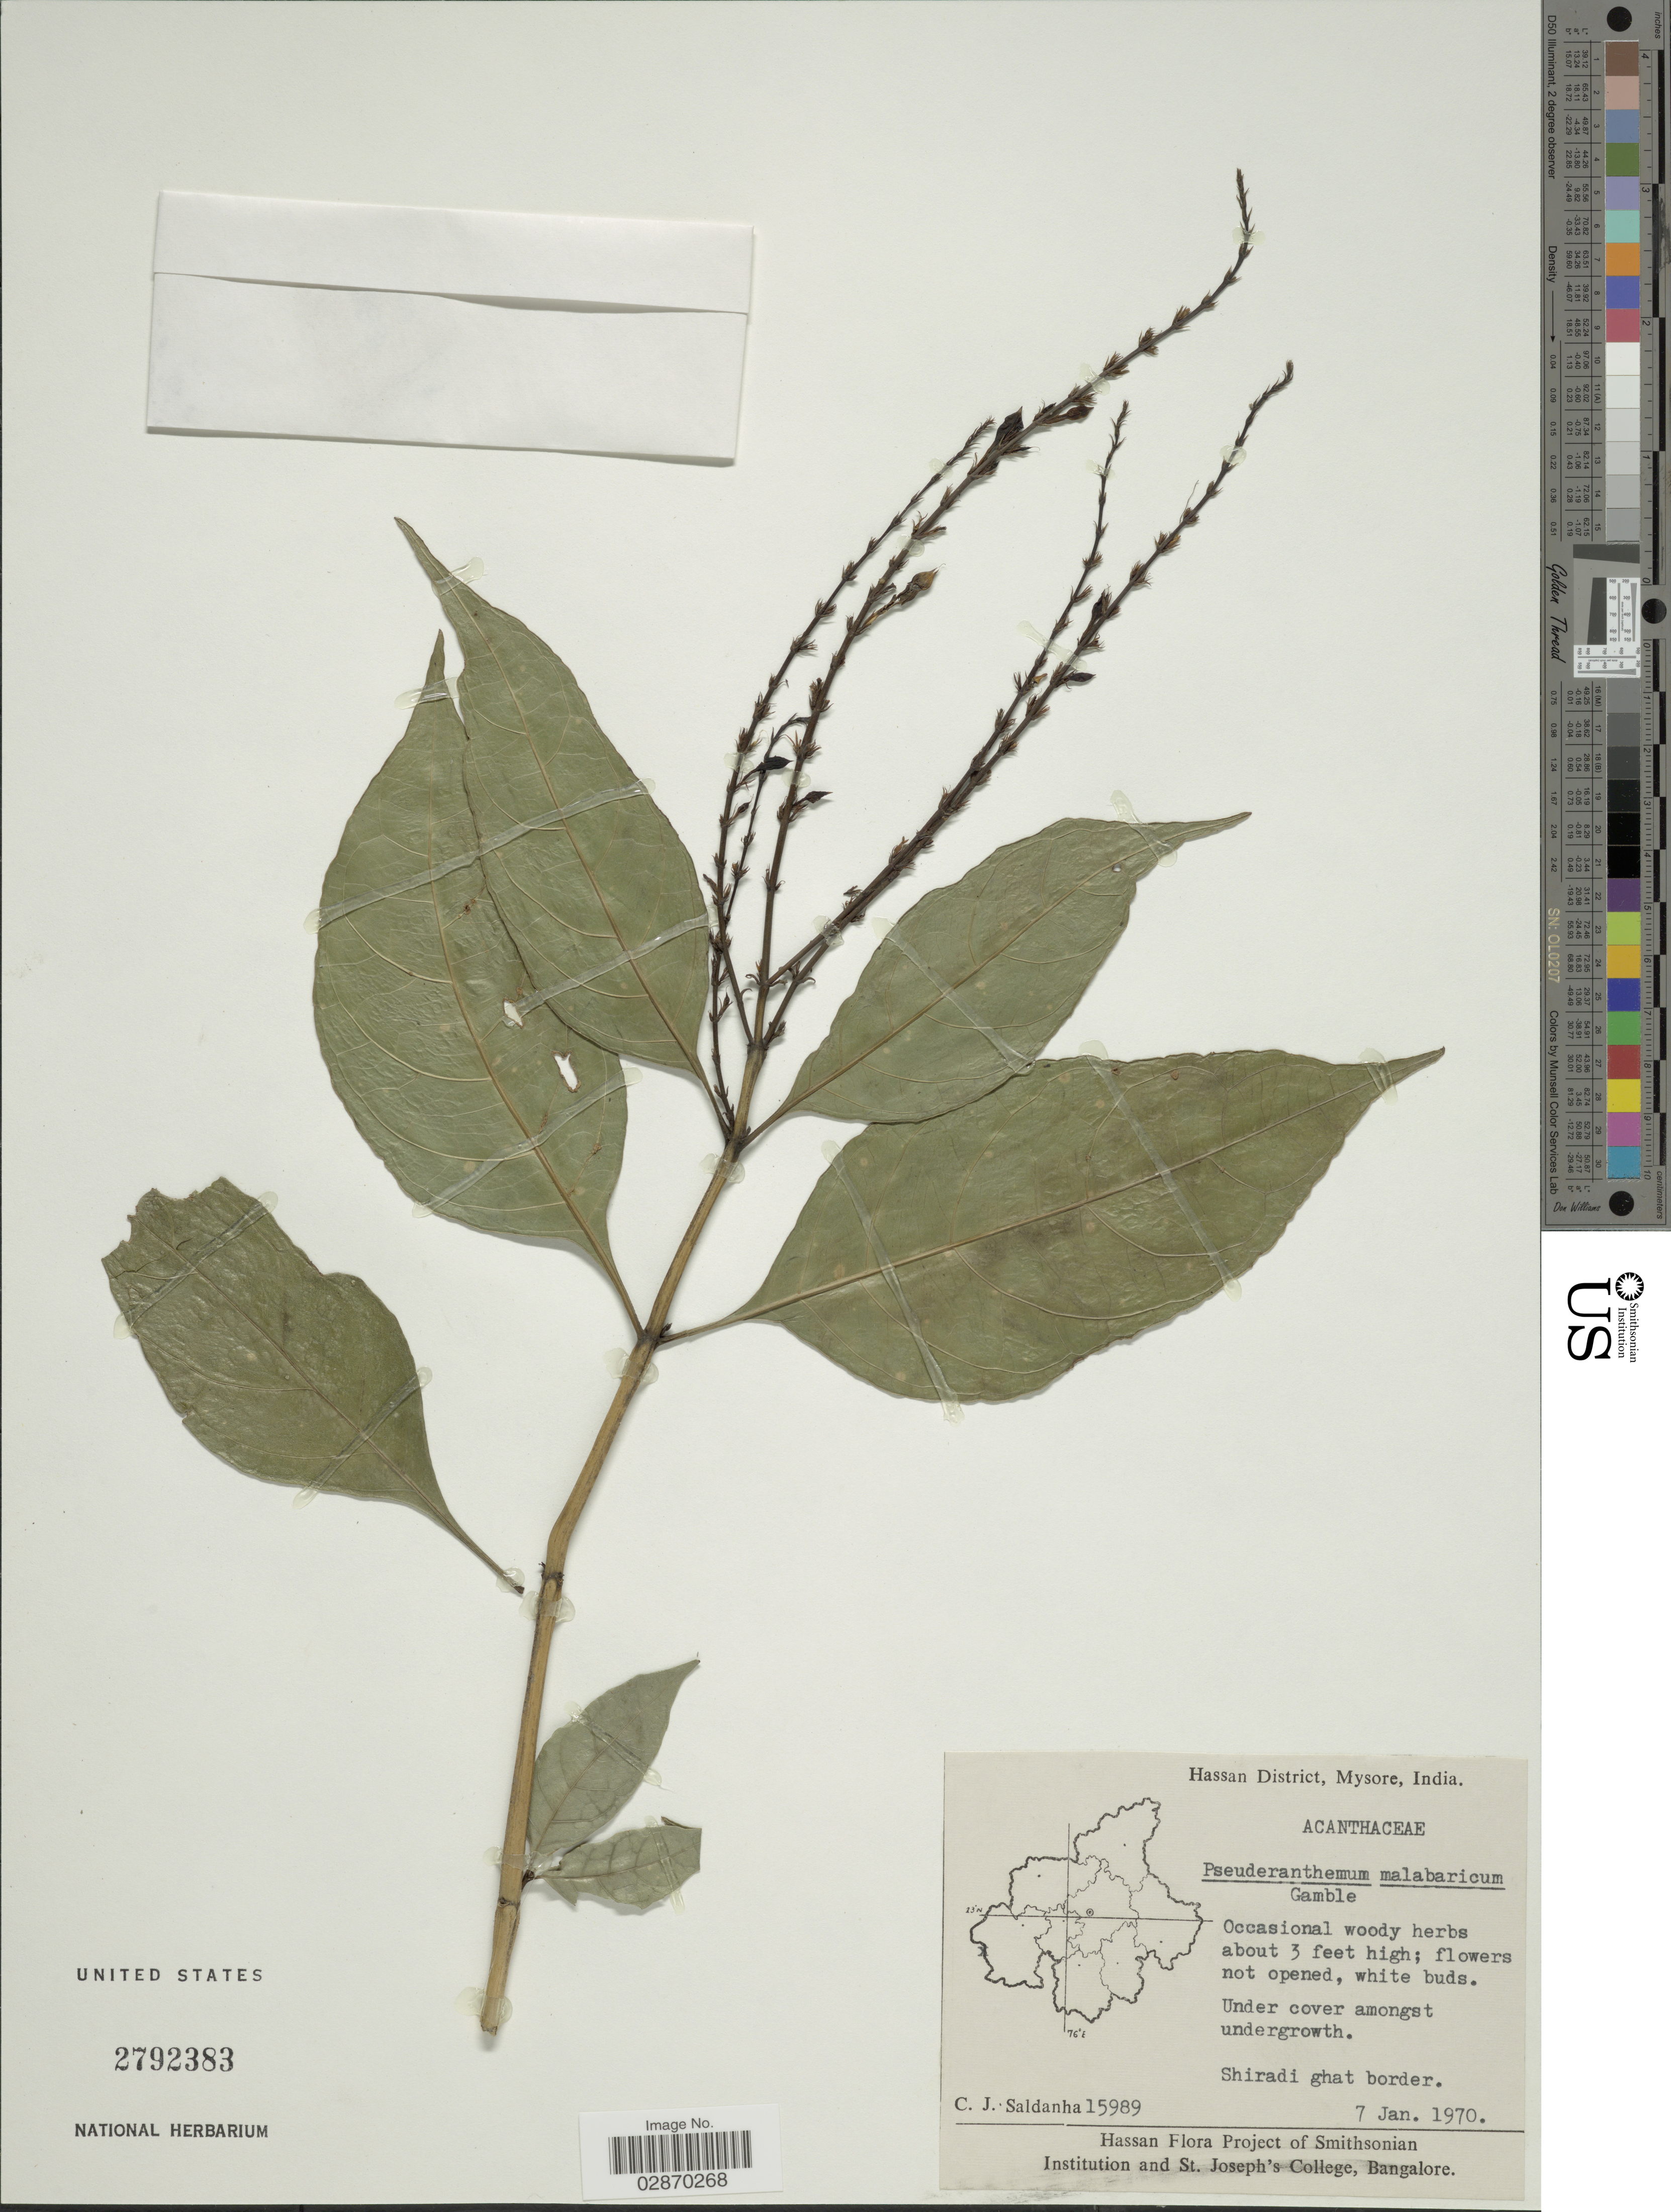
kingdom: Plantae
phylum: Tracheophyta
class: Magnoliopsida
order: Lamiales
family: Acanthaceae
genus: Pseuderanthemum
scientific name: Pseuderanthemum malabaricum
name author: Gamble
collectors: C. J. Saldanha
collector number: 15989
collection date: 1970-01-07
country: India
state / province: Karnataka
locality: Hassan District, Mysore. Shiradi ghat border.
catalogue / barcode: US 2792383